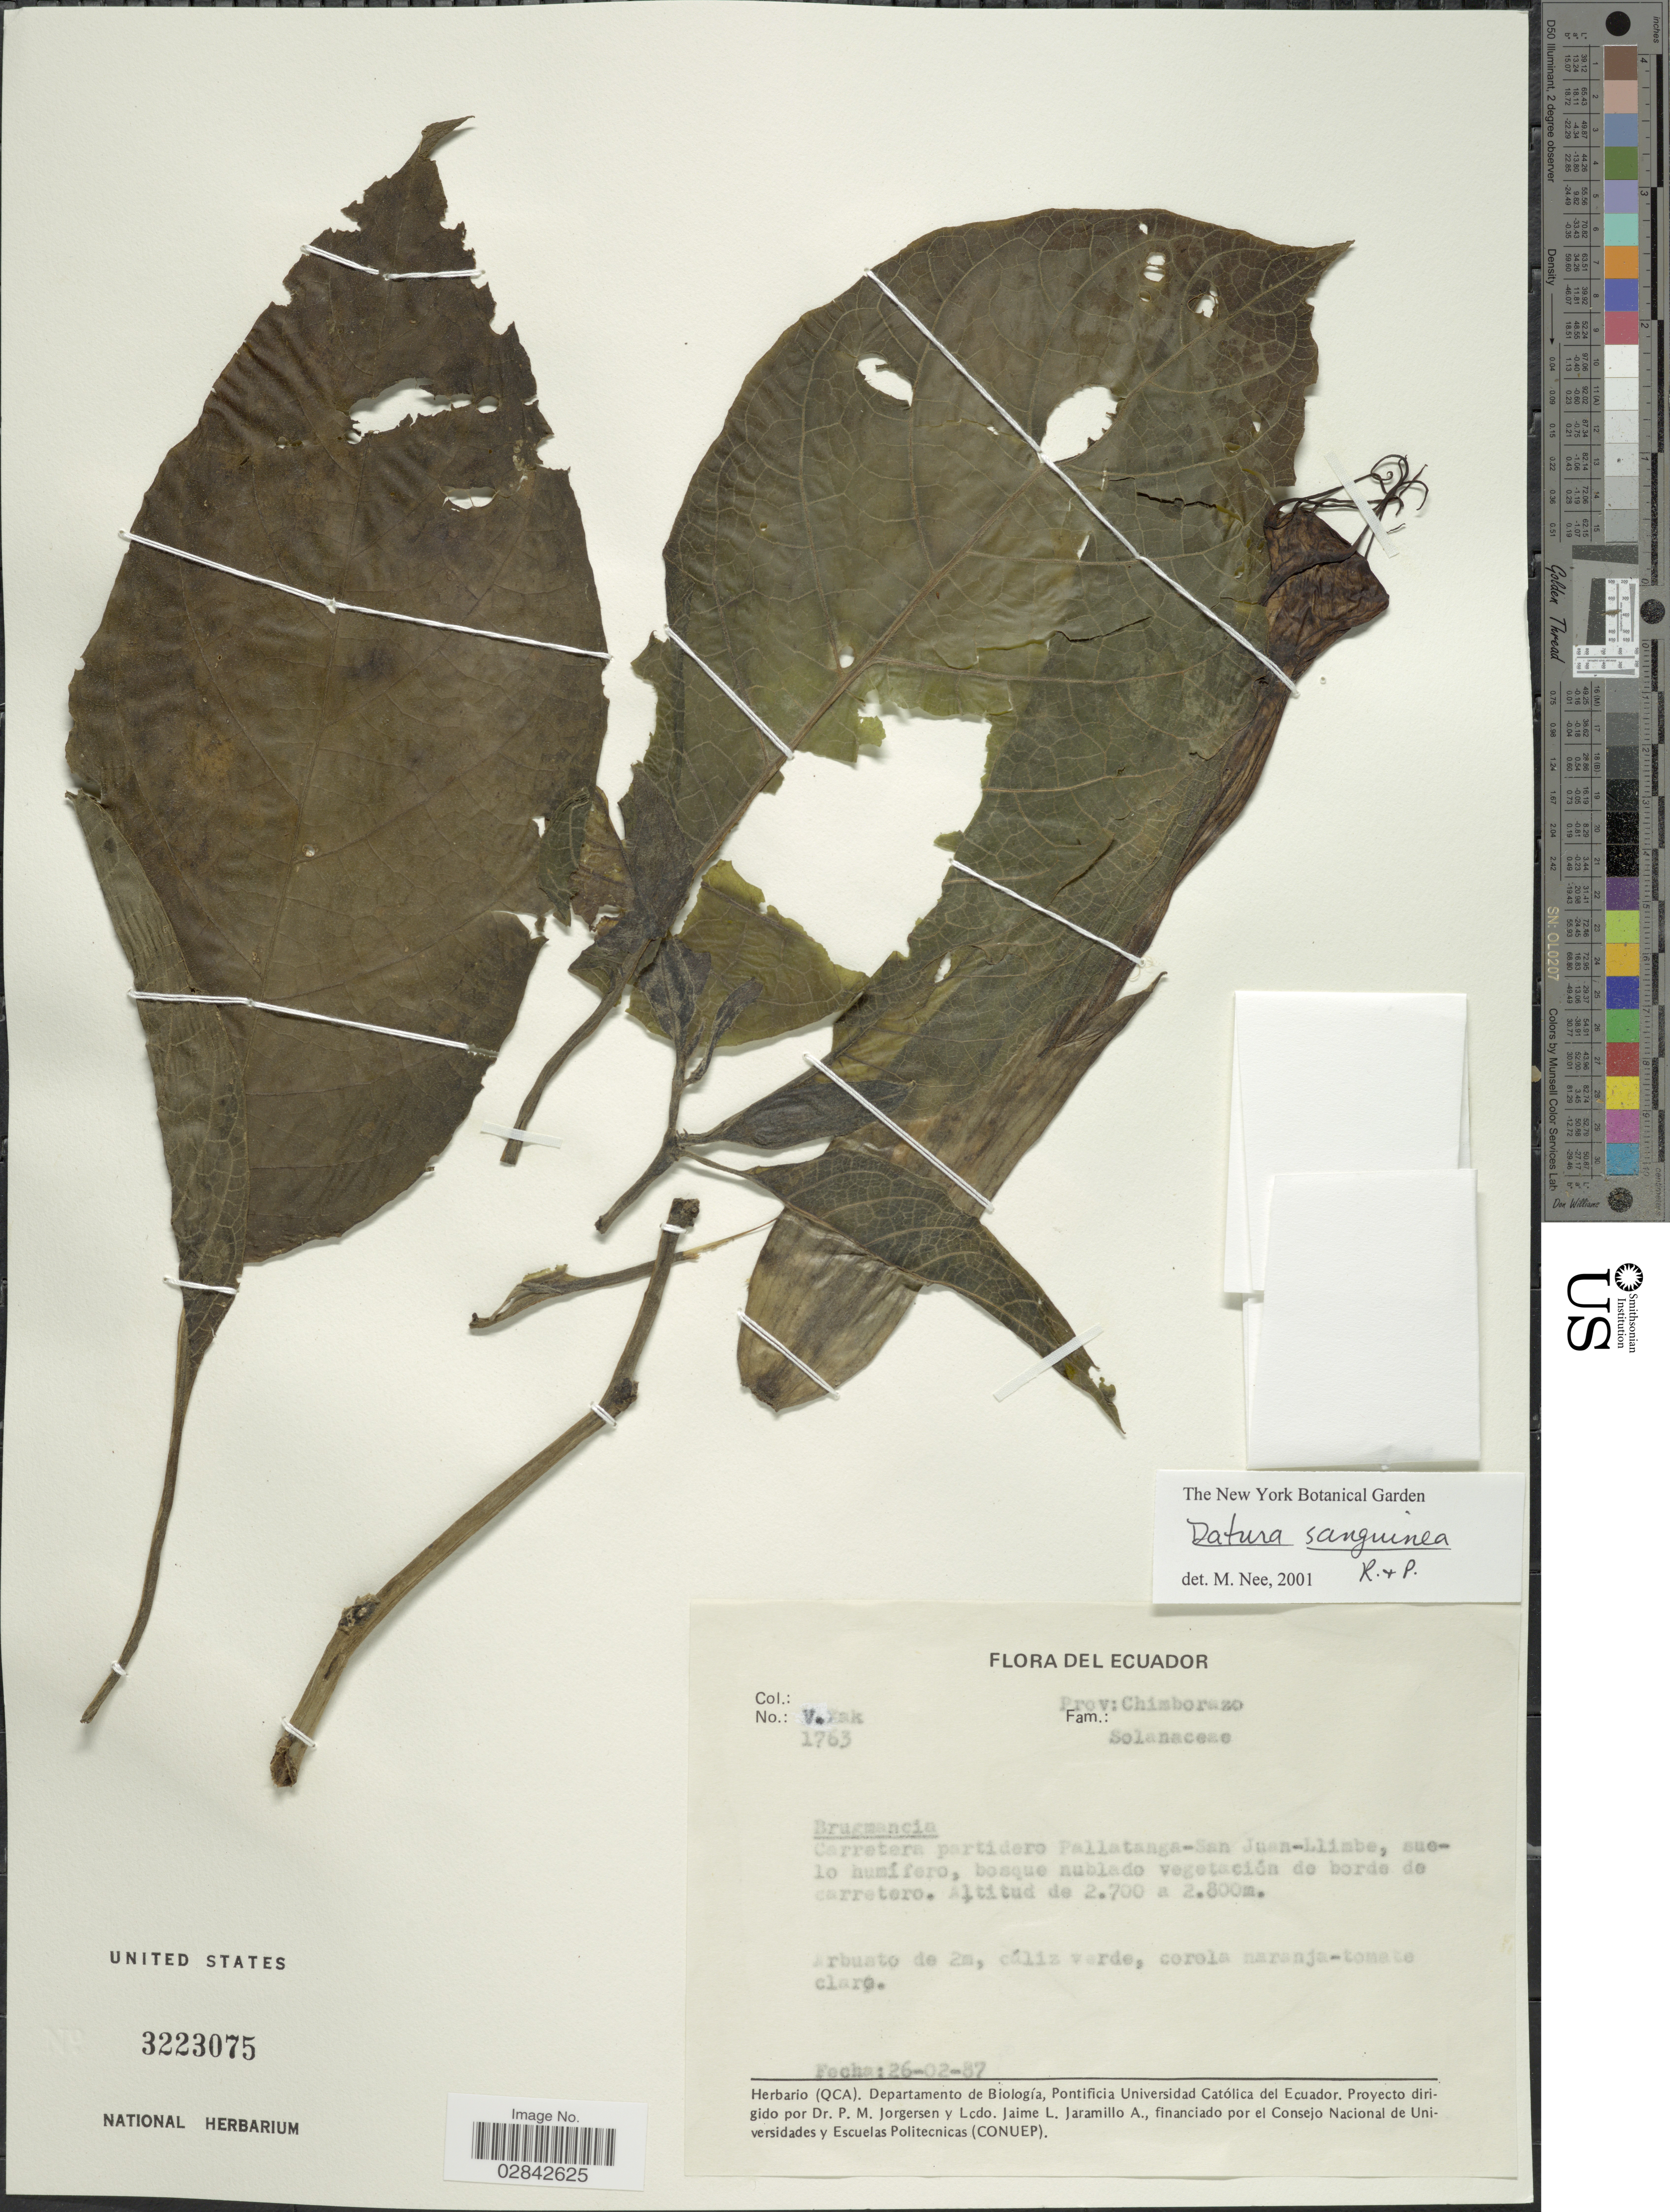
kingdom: Plantae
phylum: Tracheophyta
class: Magnoliopsida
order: Solanales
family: Solanaceae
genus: Brugmansia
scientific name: Brugmansia sanguinea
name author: (Ruiz & Pav.) D. Don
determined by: (US) Smithsonian Institution - National Museum of Natural History - Department of Botany (UNITED STATES)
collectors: V. Zak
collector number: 1763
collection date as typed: Transcribed d/m/y: 26/2/87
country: Ecuador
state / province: Chimborazo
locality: Carretera partidero Pallatanga-San Juan-Llimbe.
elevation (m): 2700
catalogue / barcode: US 3223075